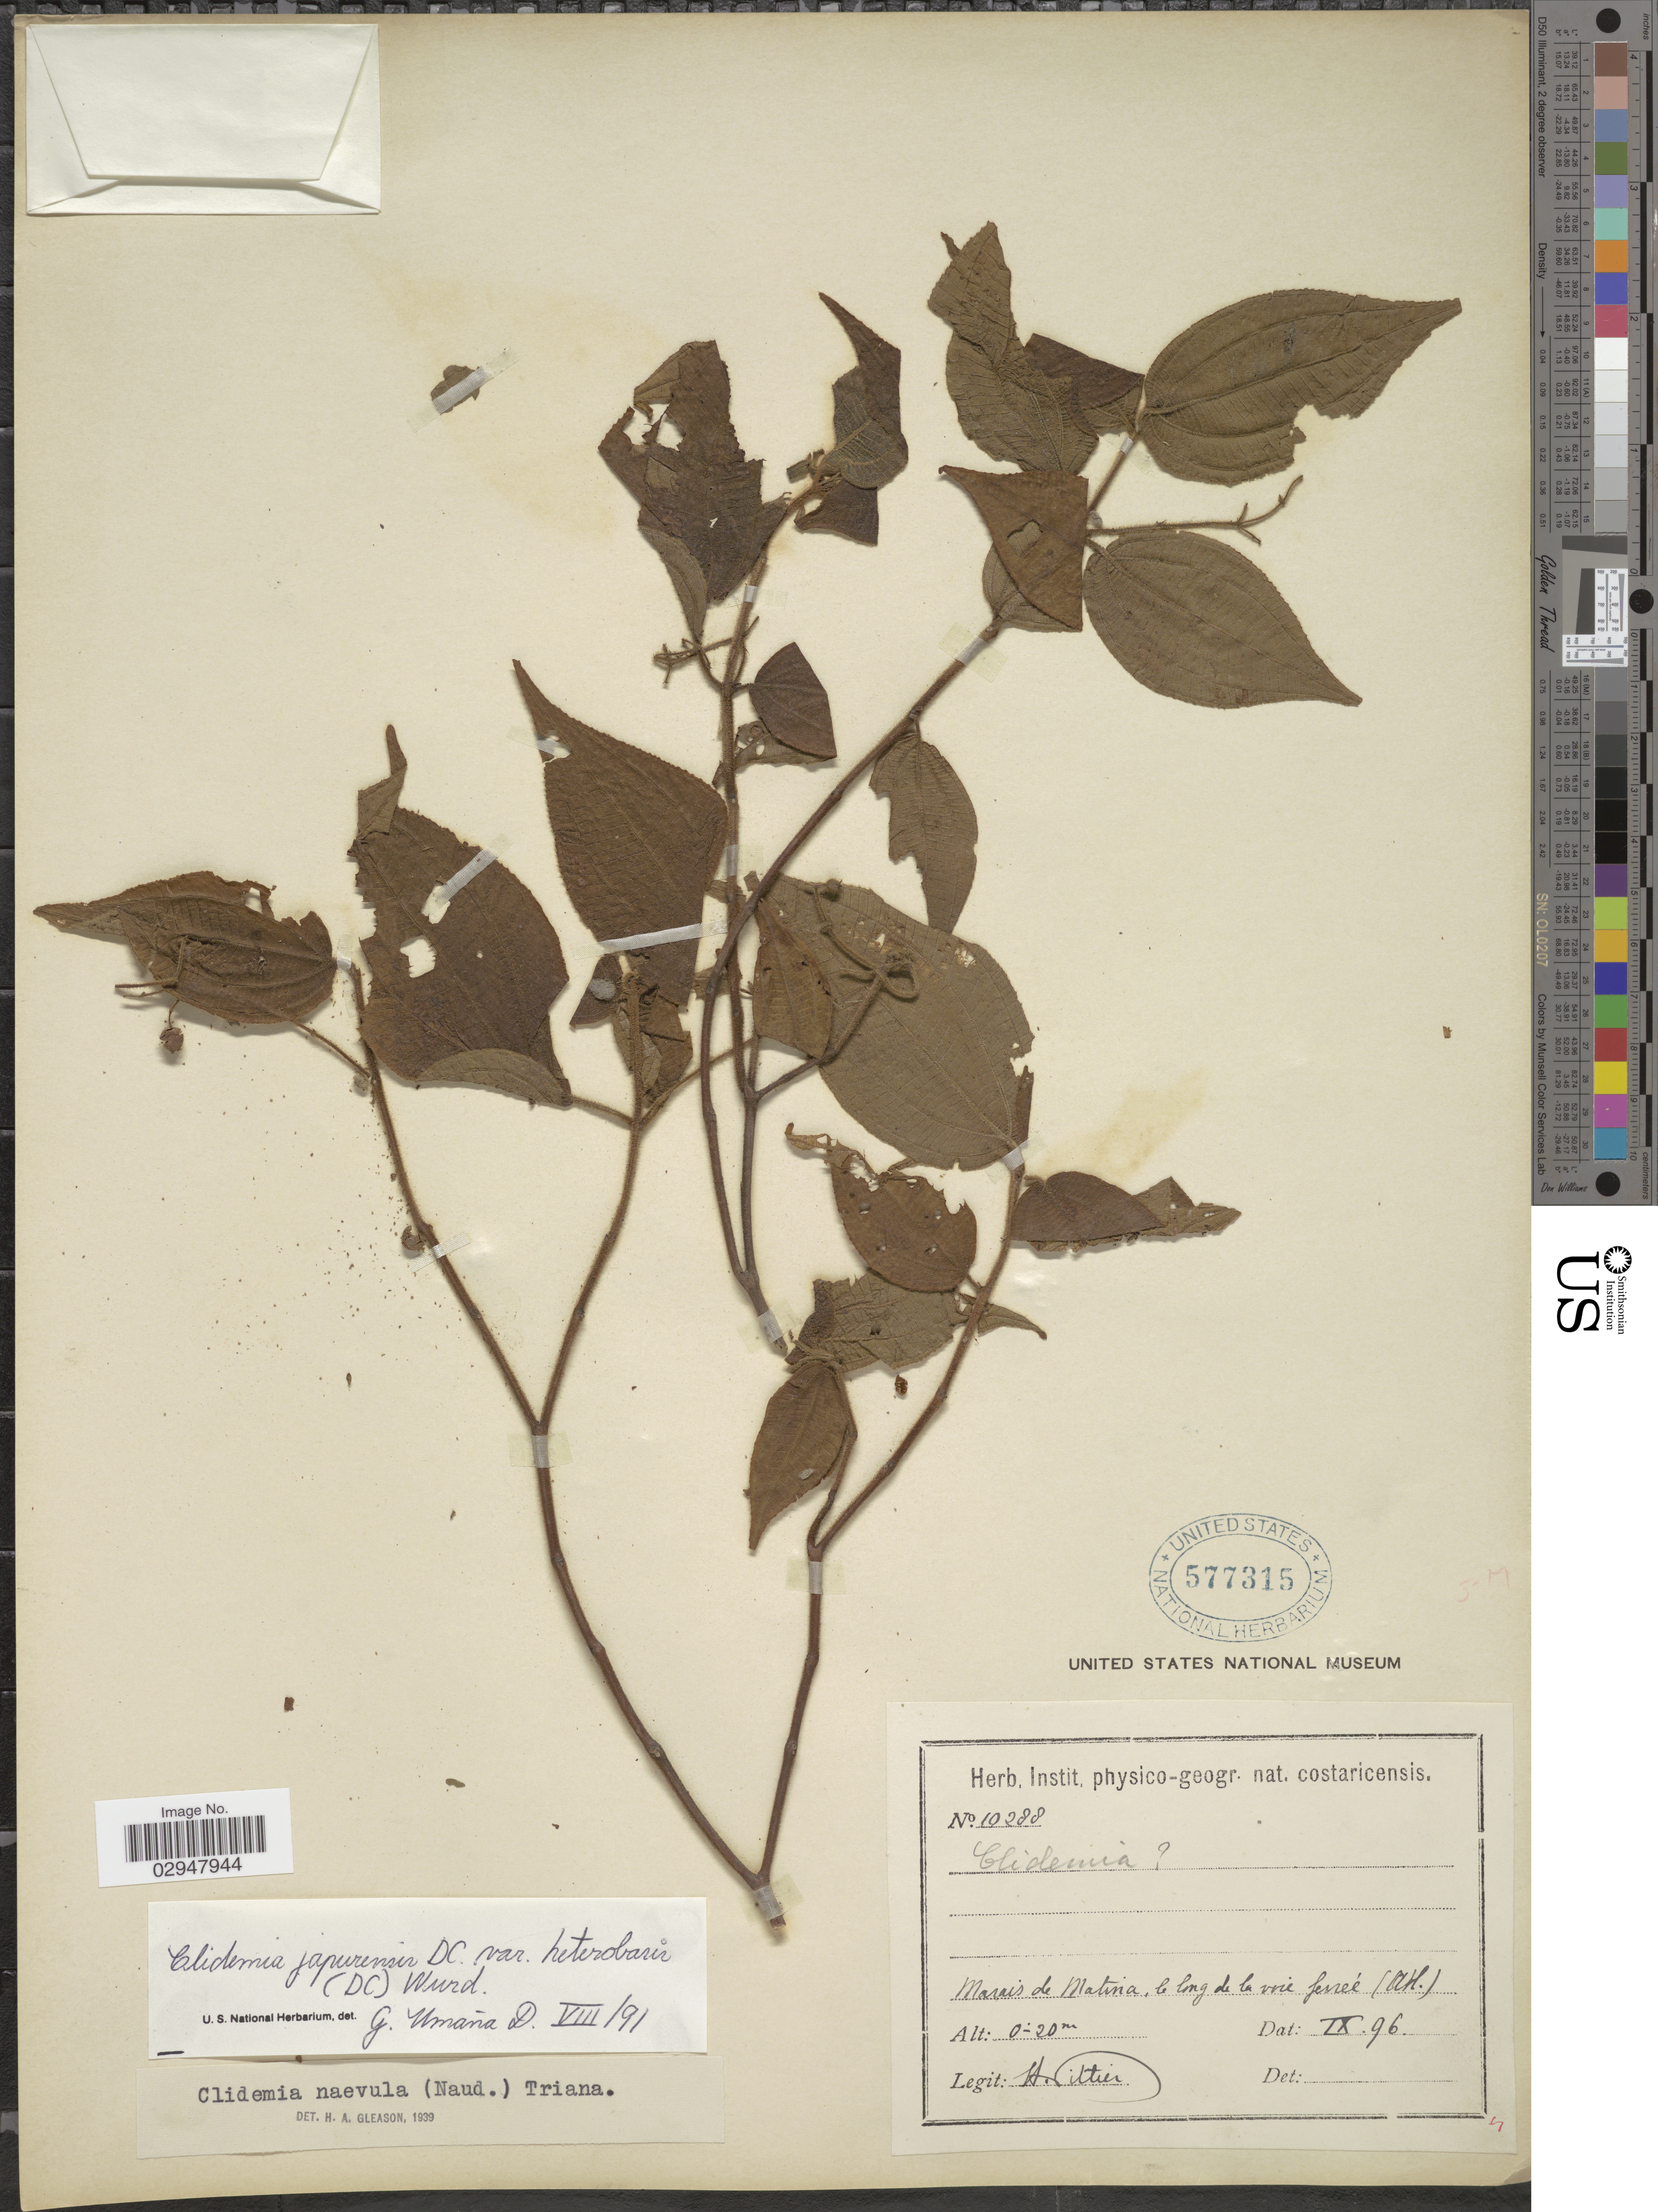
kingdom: Plantae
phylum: Tracheophyta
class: Magnoliopsida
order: Myrtales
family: Melastomataceae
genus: Clidemia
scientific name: Clidemia naevula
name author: (Naudin) Triana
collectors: H. F. Pittier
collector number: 10288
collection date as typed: Transcribed d/m/y: /9/96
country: Costa Rica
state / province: Limón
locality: Marais de Matina, le long de la voie ferreé (Atl.) [swamp of Matina, along the railroad tracks (Atlantic)]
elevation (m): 0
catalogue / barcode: US 577315